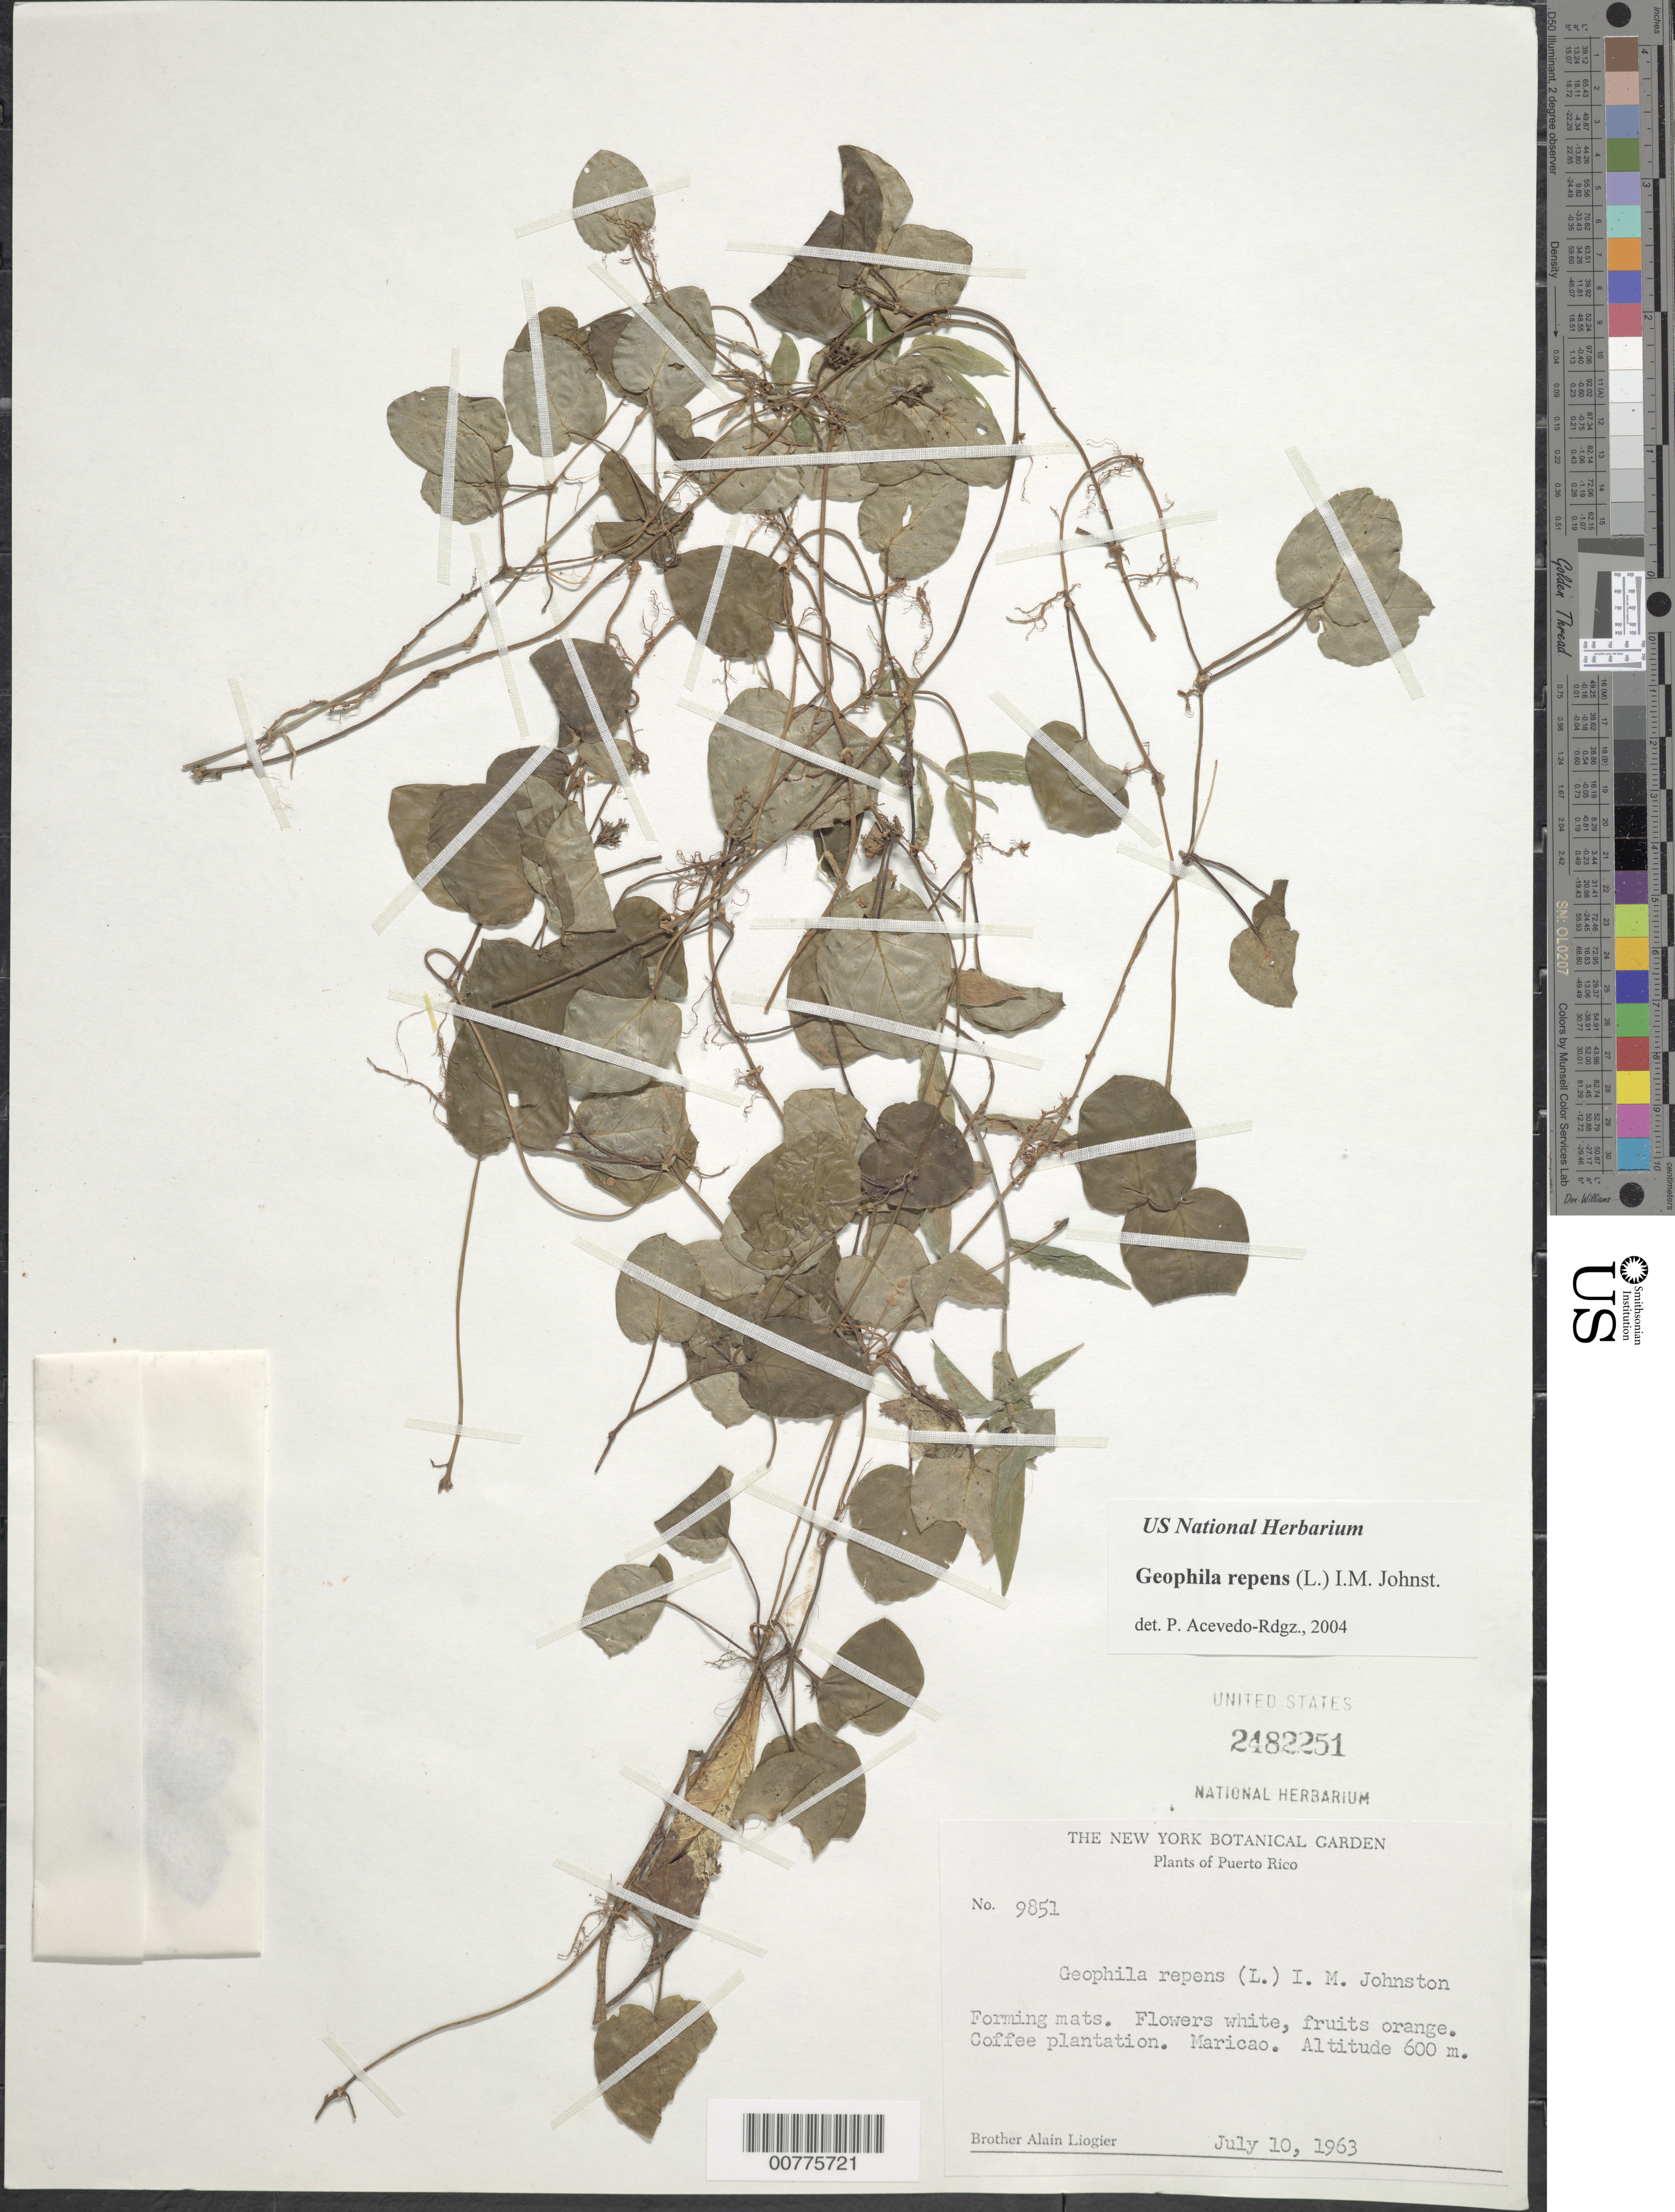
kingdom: Plantae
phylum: Tracheophyta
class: Magnoliopsida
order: Gentianales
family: Rubiaceae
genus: Geophila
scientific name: Geophila repens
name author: (L.) I.M. Johnst.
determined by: Acevedo-Rodríguez, P., (BOT), Smithsonian Institution - National Museum of Natural History (UNITED STATES)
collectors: A. H. Liogier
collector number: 9851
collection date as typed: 10 Jul 1963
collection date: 1963-07-10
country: Puerto Rico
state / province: Maricao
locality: Maricao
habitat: Coffee plantation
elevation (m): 600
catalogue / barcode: US 2482251